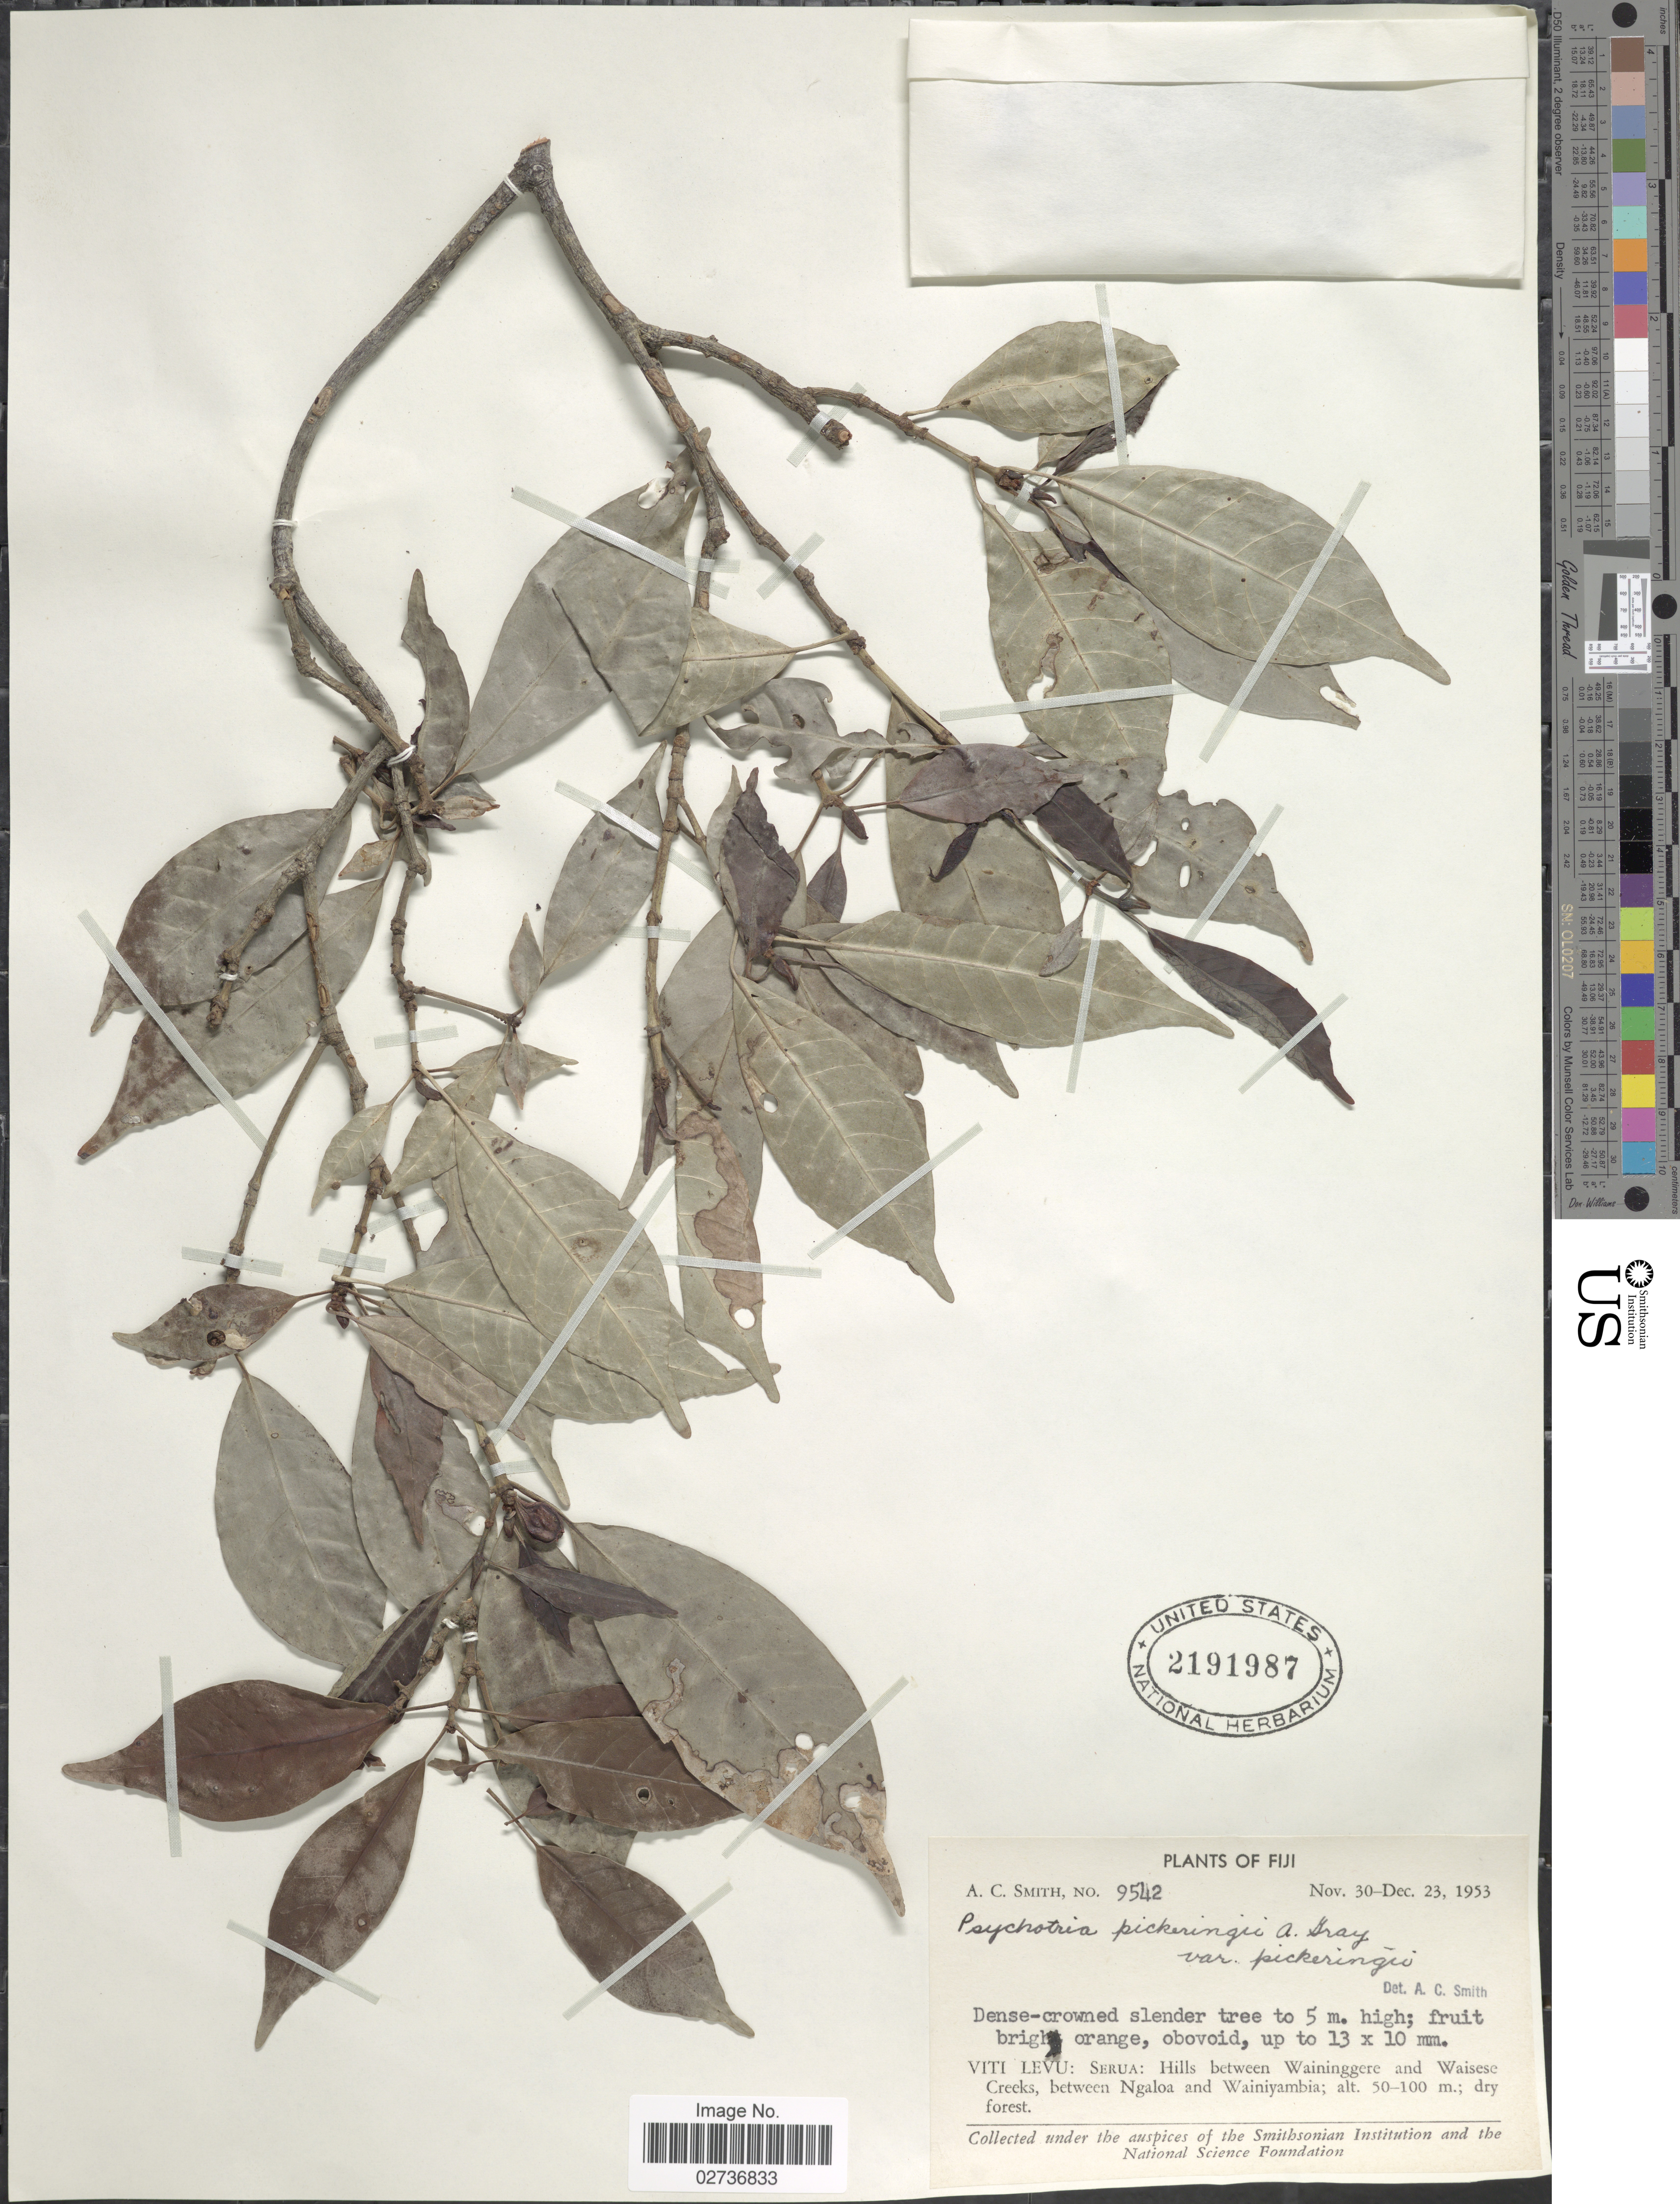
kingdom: Plantae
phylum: Tracheophyta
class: Magnoliopsida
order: Gentianales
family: Rubiaceae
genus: Psychotria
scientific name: Psychotria pickeringii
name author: A. Gray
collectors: A. C. Smith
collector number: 9542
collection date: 1953-11-30/1953-12-23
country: Fiji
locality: Viti Levu: Serua: Hills between Waininggere and Waisese Creeks, between Ngaloa and Wainiyambia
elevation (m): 50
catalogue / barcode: US 2191987